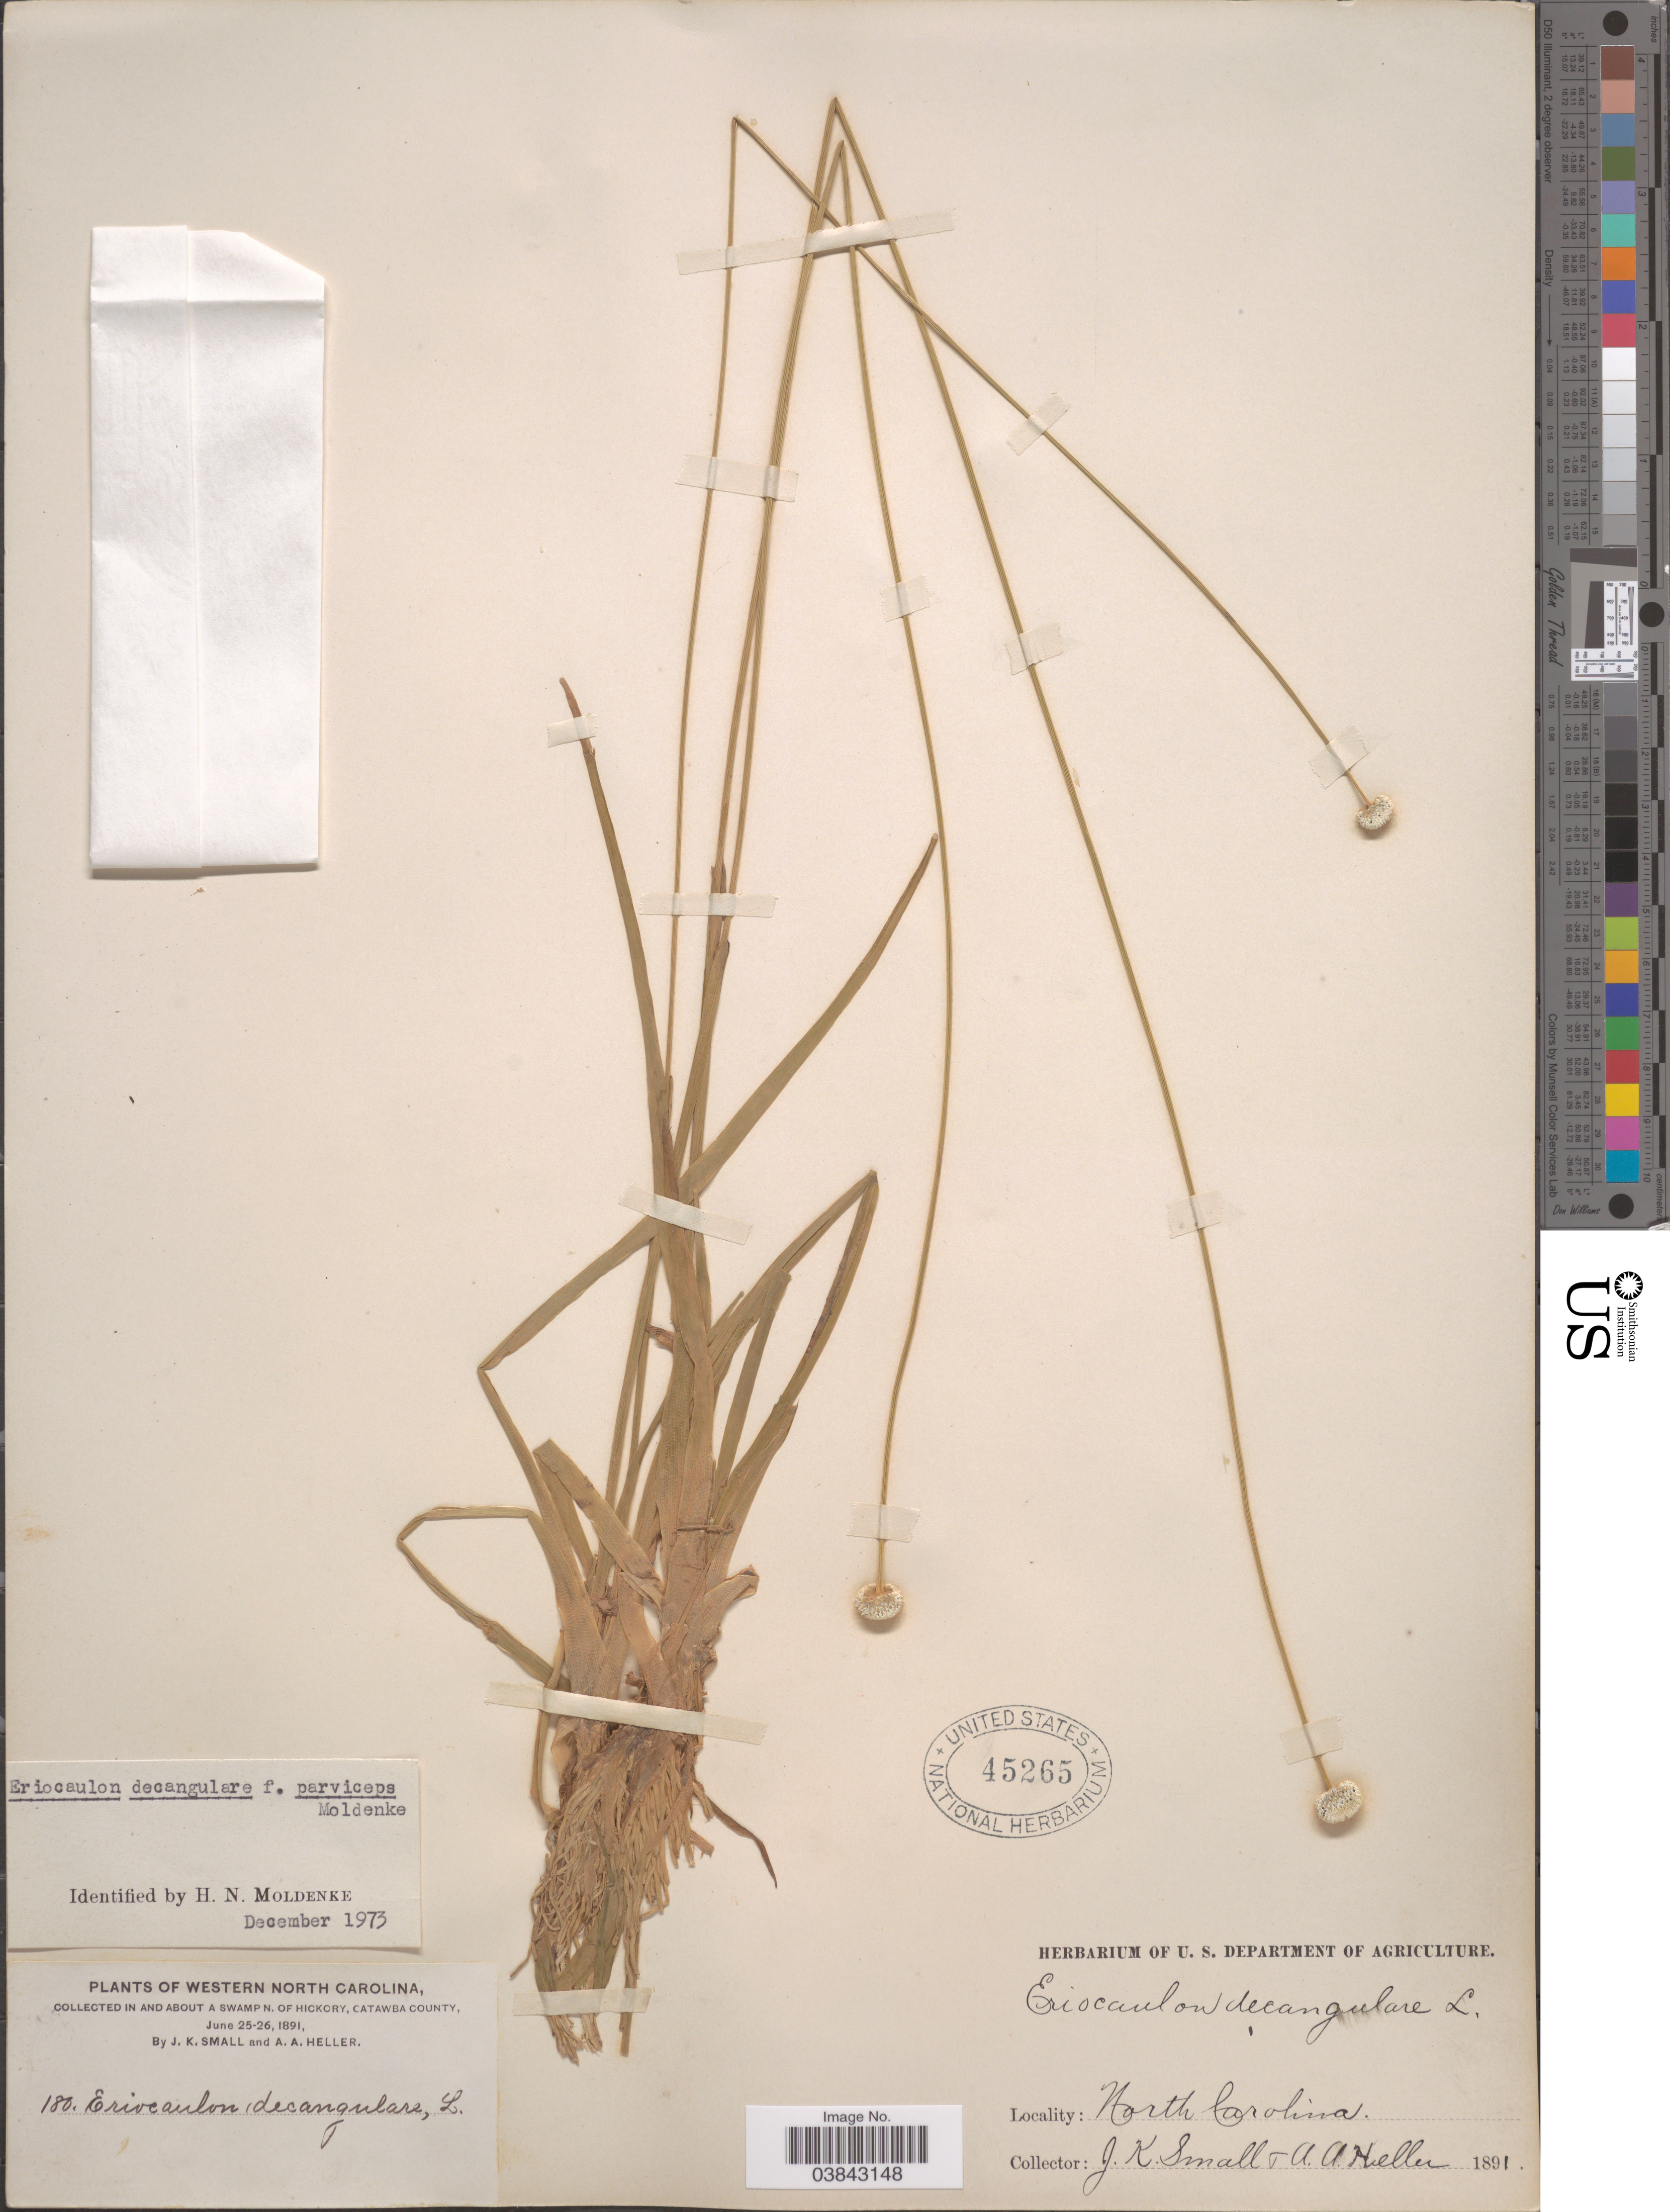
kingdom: Plantae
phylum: Tracheophyta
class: Liliopsida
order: Poales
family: Eriocaulaceae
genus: Eriocaulon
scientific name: Eriocaulon decangulare f. parviceps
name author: Moldenke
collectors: J. K. Small & A. A. Heller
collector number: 180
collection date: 1891-06-25/1891-06-26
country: United States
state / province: North Carolina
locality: Western North Carolina. In and about a swamp N. of Hickory, Catawba County.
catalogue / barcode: US 45265